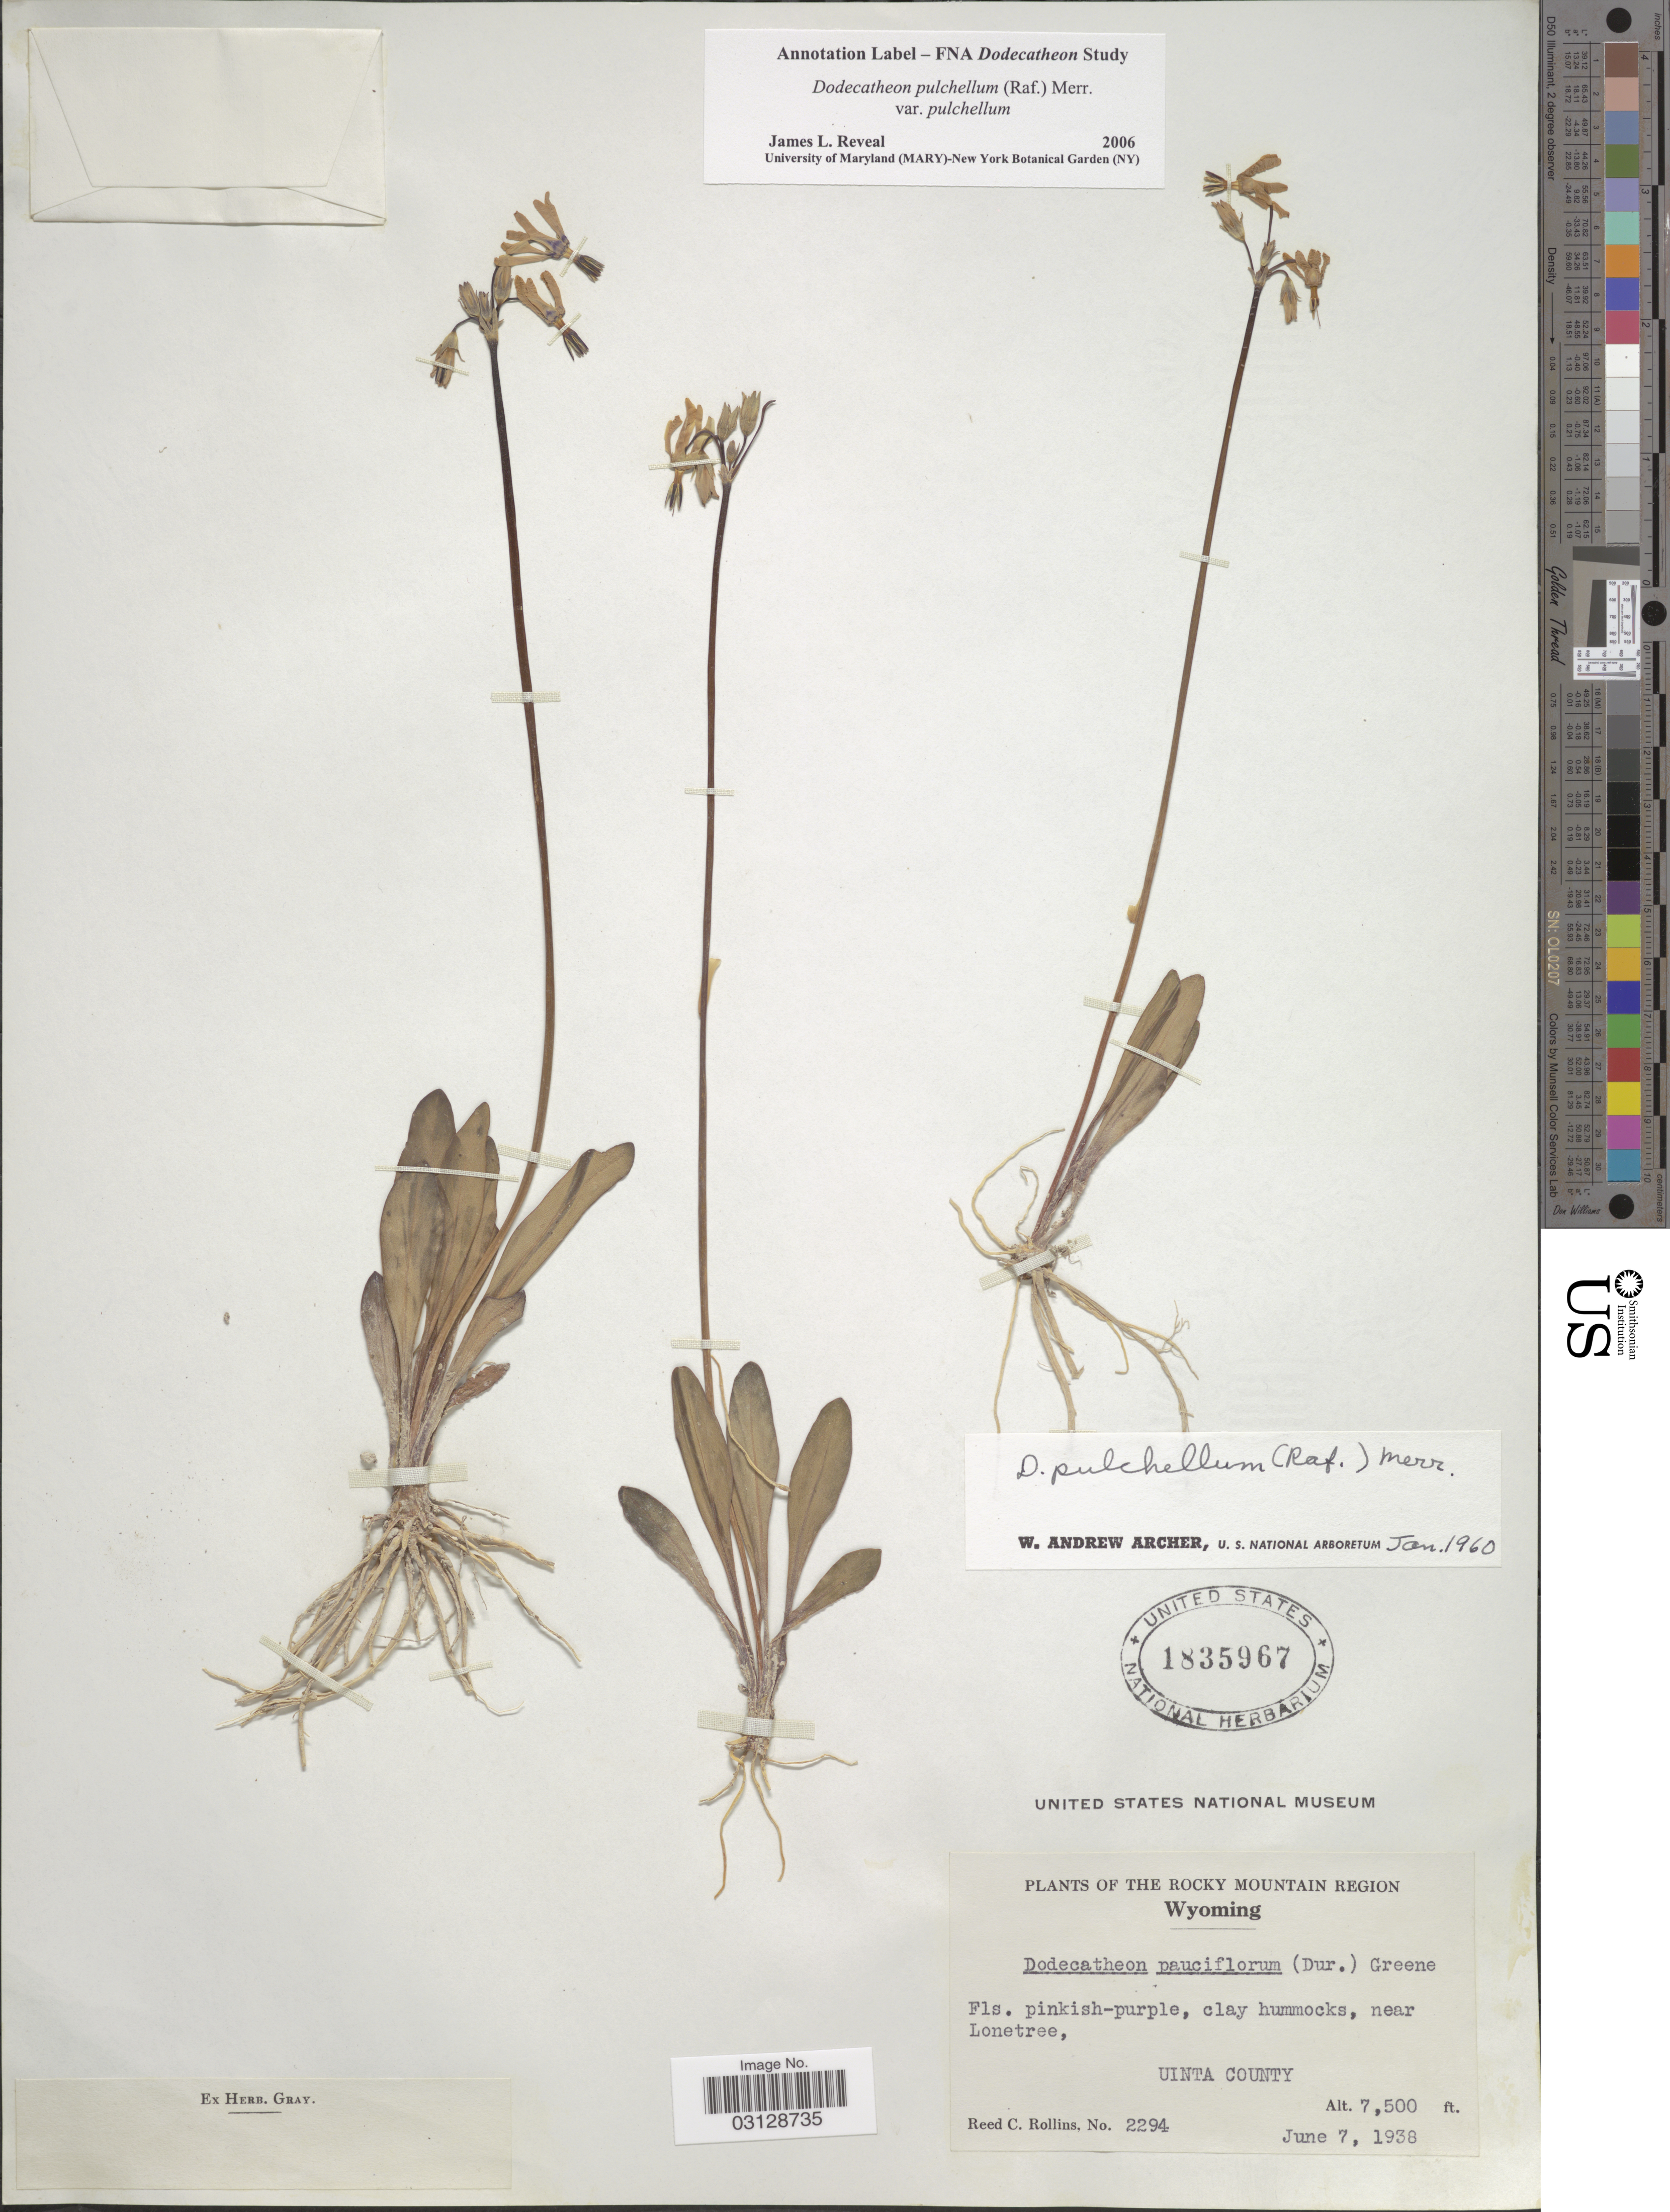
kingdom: Plantae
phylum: Tracheophyta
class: Magnoliopsida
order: Ericales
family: Primulaceae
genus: Dodecatheon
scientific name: Dodecatheon pulchellum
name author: (Raf.) Merr.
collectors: R. C. Rollins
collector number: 2294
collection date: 1938-06-07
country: United States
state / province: Wyoming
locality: Rocky Mountain Region. Near Lonetree, Uinta County.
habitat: clay hummocks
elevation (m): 2286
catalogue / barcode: US 1835967